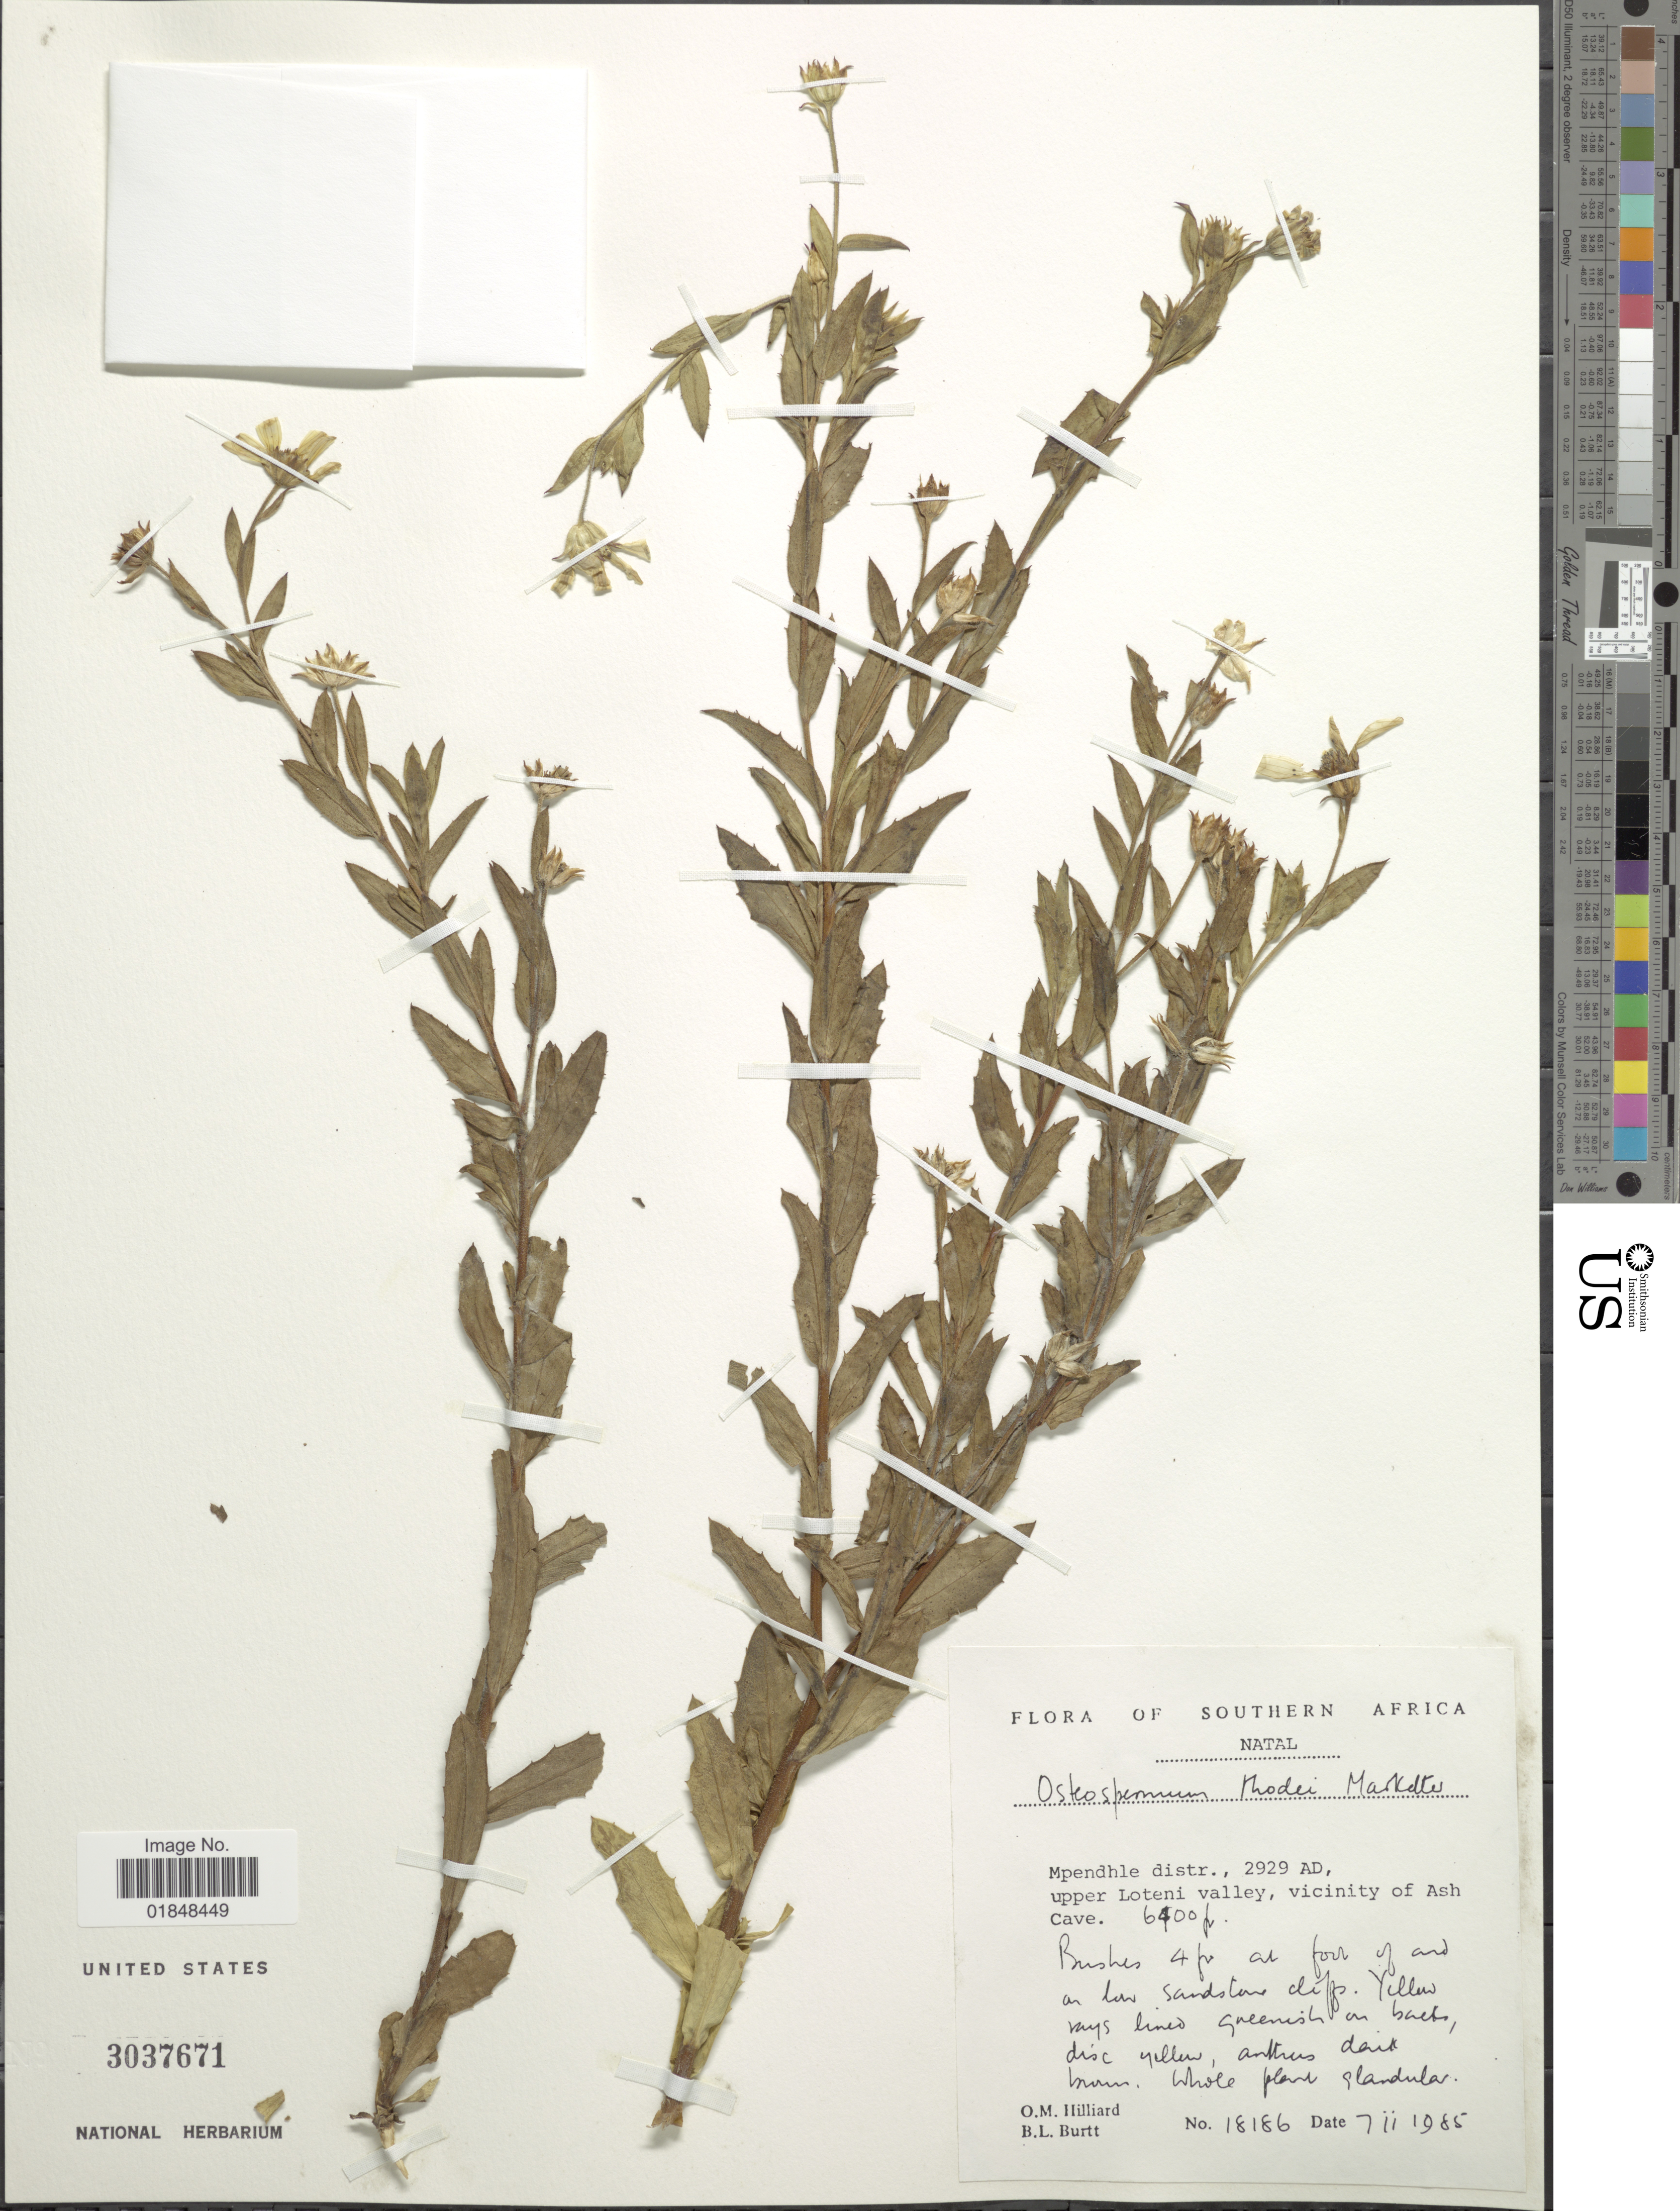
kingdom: Plantae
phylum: Tracheophyta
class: Magnoliopsida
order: Asterales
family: Asteraceae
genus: Osteospermum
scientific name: Osteospermum thodei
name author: Markötter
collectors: O. M. Hilliard & B. L. Burtt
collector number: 18186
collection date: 1985-02-07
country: South Africa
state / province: KwaZulu-Natal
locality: Mpendhle distr., 2929 AD, upper Loteni valley, vicinity of Ash Cave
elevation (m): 1951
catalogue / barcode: US 3037671